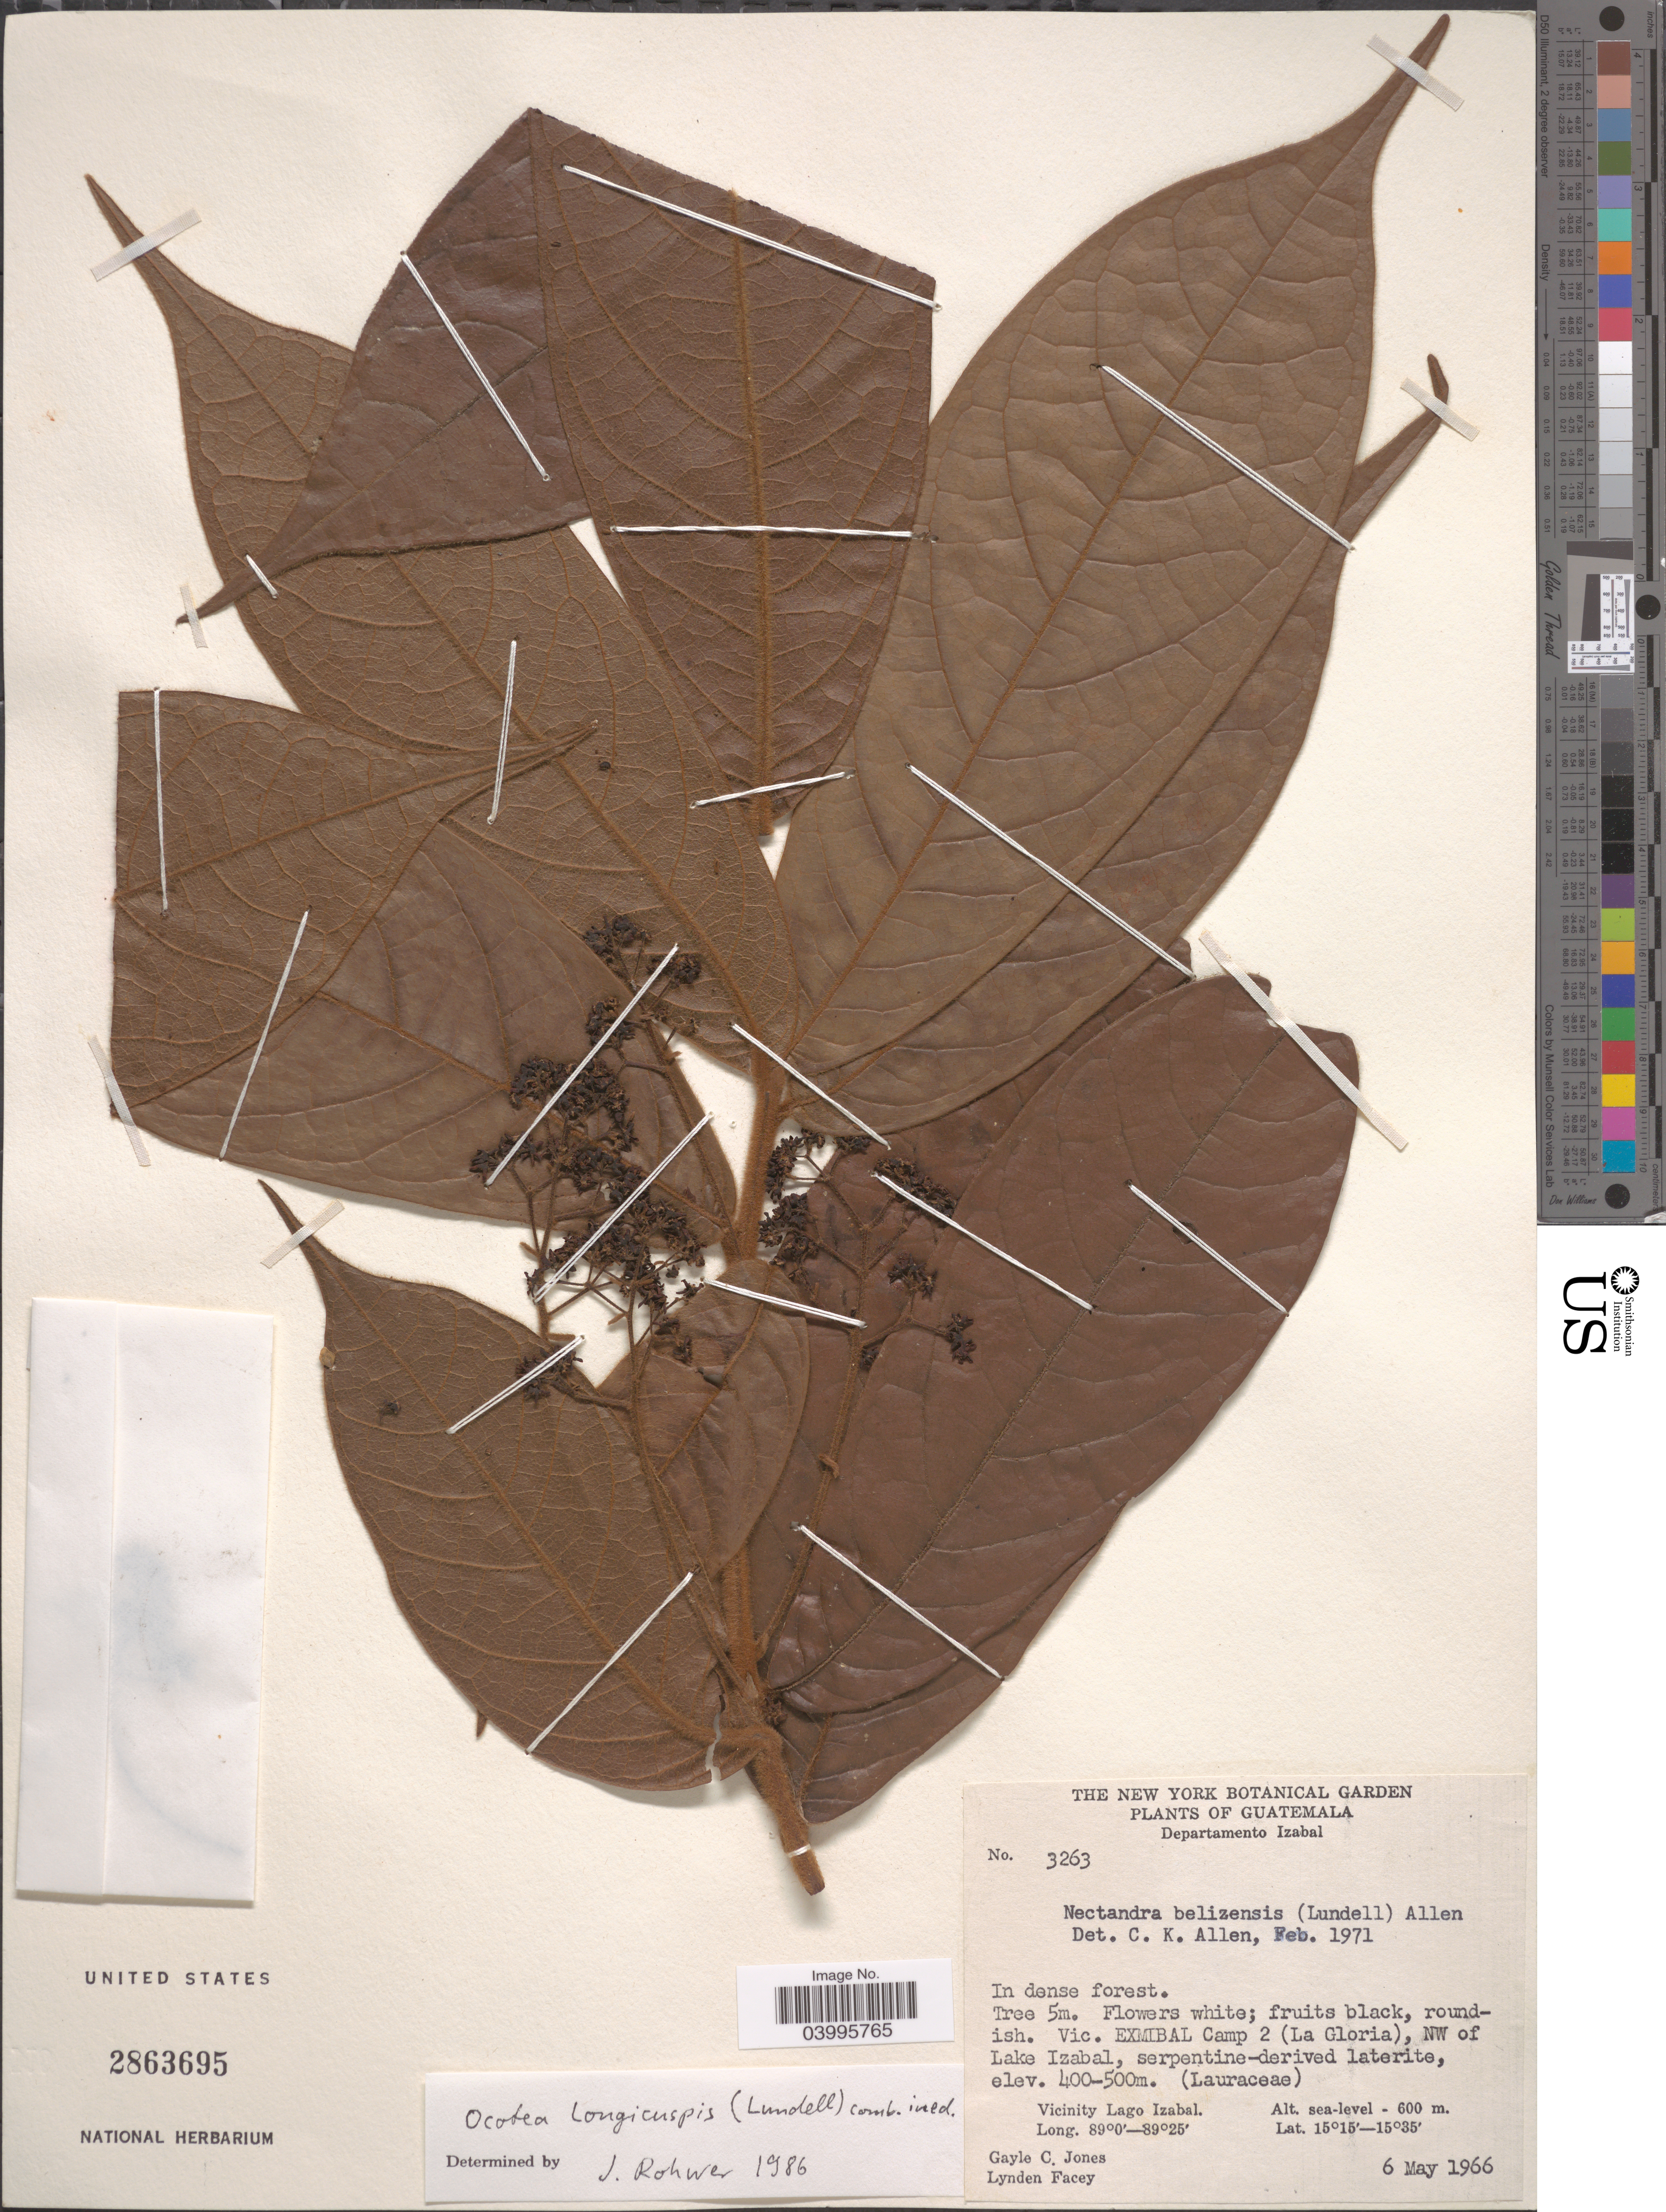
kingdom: Plantae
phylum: Tracheophyta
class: Magnoliopsida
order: Laurales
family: Lauraceae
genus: Ocotea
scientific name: Ocotea longicuspis (Lundell) comb. ined.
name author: (Lundell)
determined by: Rohwer, J. G.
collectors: G. C. Jones & L. Facey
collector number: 3263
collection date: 1966-05-06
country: Guatemala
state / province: Izabal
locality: Departamento Izabal. Vic. Exmibal Camp 2 (La Gloria), NW of Lake Izabal, serpentine-derived laterite, Vicinity Lago Izabal.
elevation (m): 0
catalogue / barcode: US 2863695